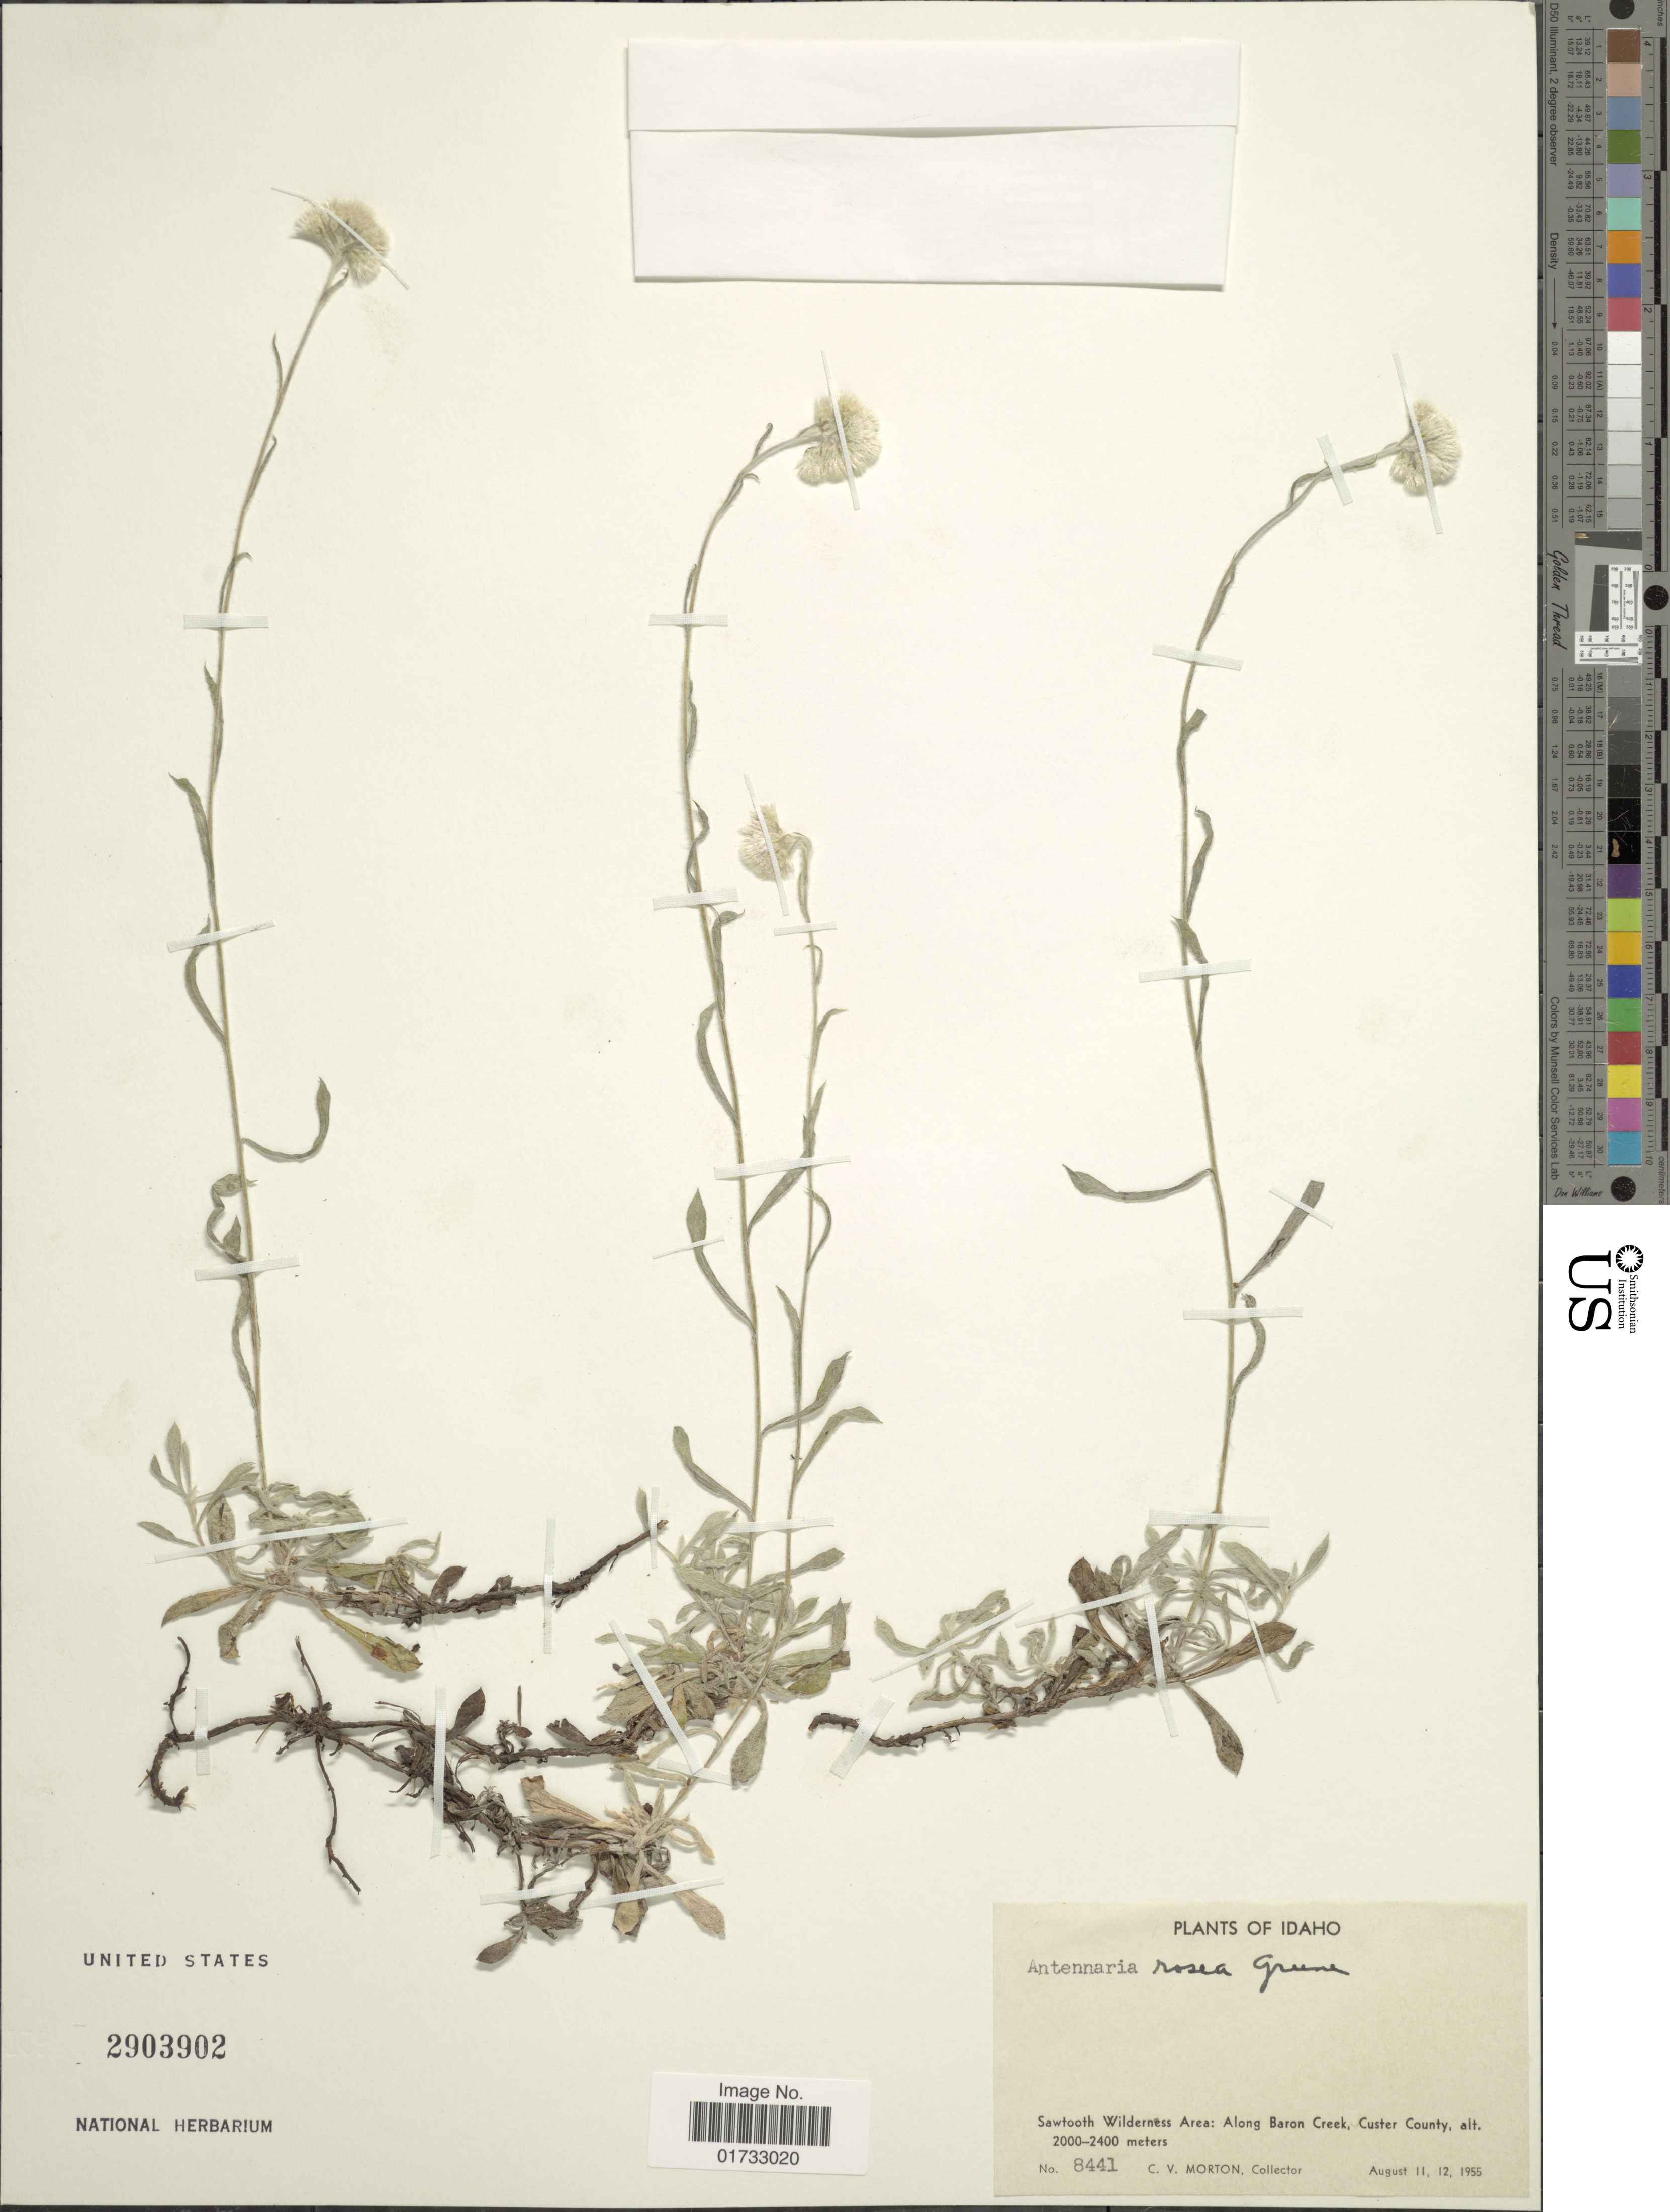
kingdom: Plantae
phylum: Tracheophyta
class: Magnoliopsida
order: Asterales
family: Asteraceae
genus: Antennaria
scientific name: Antennaria rosea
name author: Greene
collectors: C. V. Morton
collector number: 8441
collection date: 1955-08-11/1955-08-12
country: United States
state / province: Idaho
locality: Sawtooth Wilderness Area: along Baron Creek, Custer County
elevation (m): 2000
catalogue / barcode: US 2903902